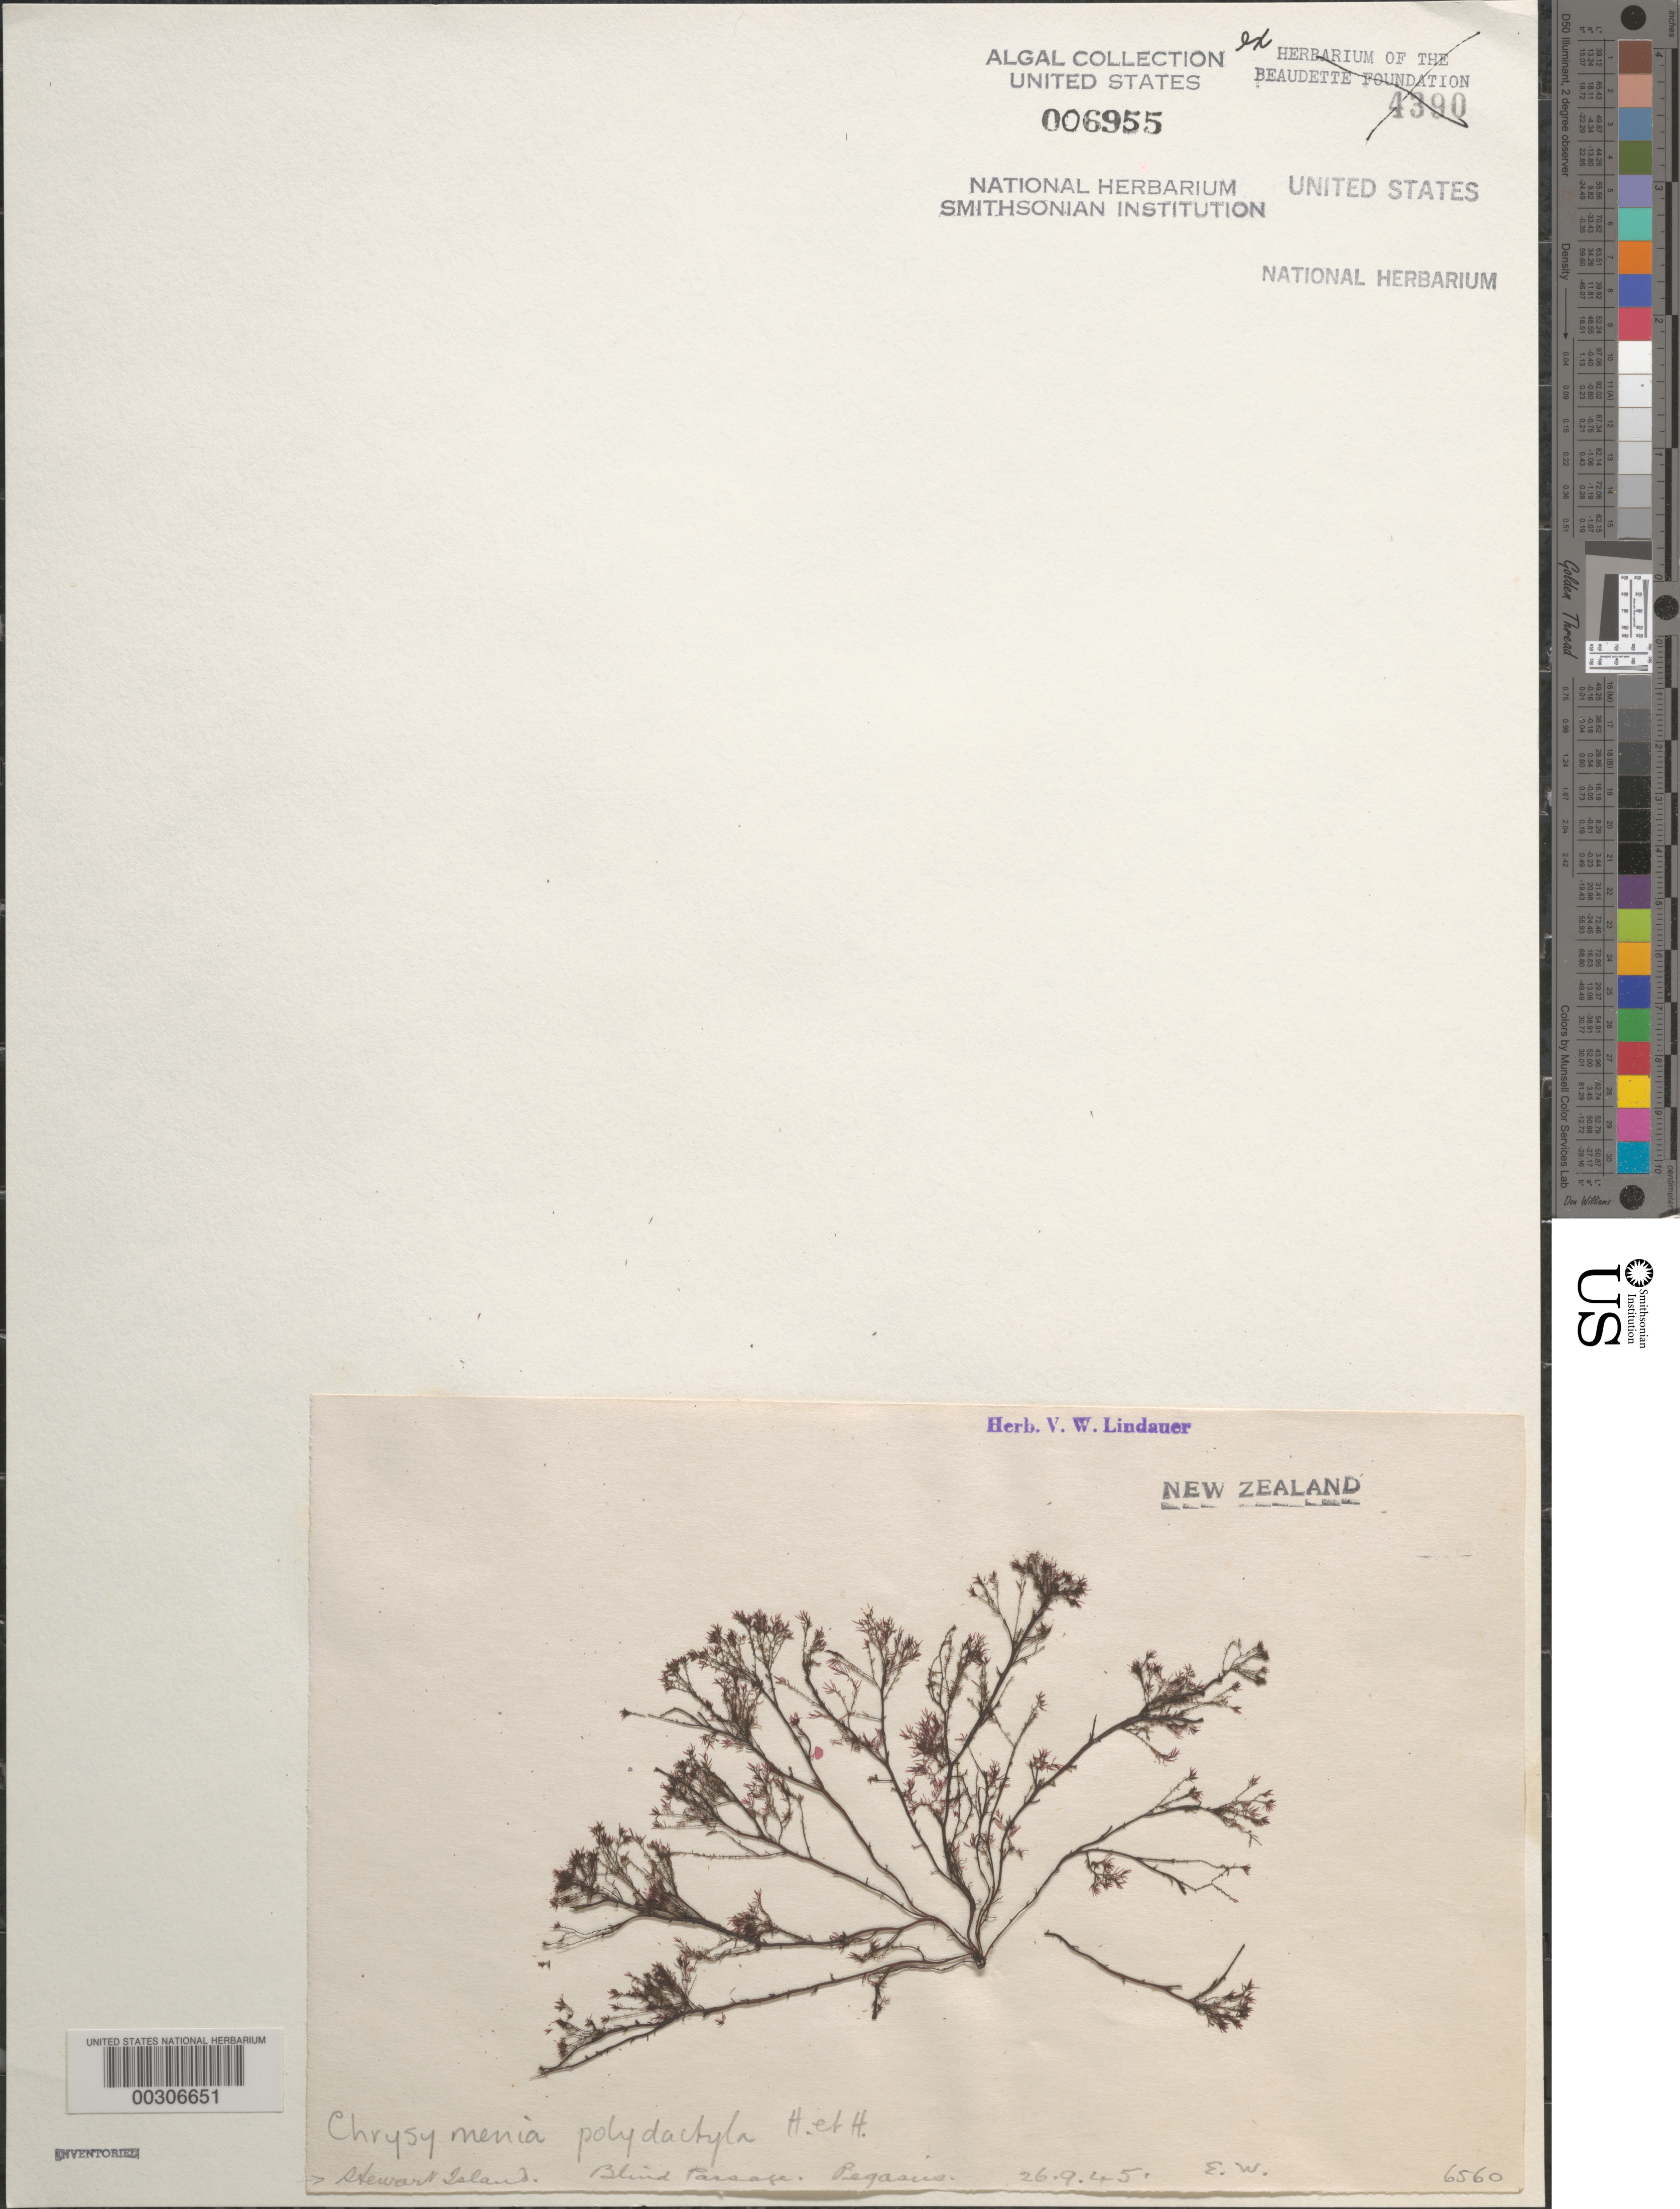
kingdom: Plantae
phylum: Rhodophyta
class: Florideophyceae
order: Rhodymeniales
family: Rhodymeniaceae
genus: Chrysymenia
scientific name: Chrysymenia polydactyla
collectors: V. Lindauer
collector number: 6560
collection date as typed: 26 Sep 1945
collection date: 1945-09-26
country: New Zealand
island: Stewart Island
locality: Blind Passage, Pegasus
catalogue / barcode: US 6955